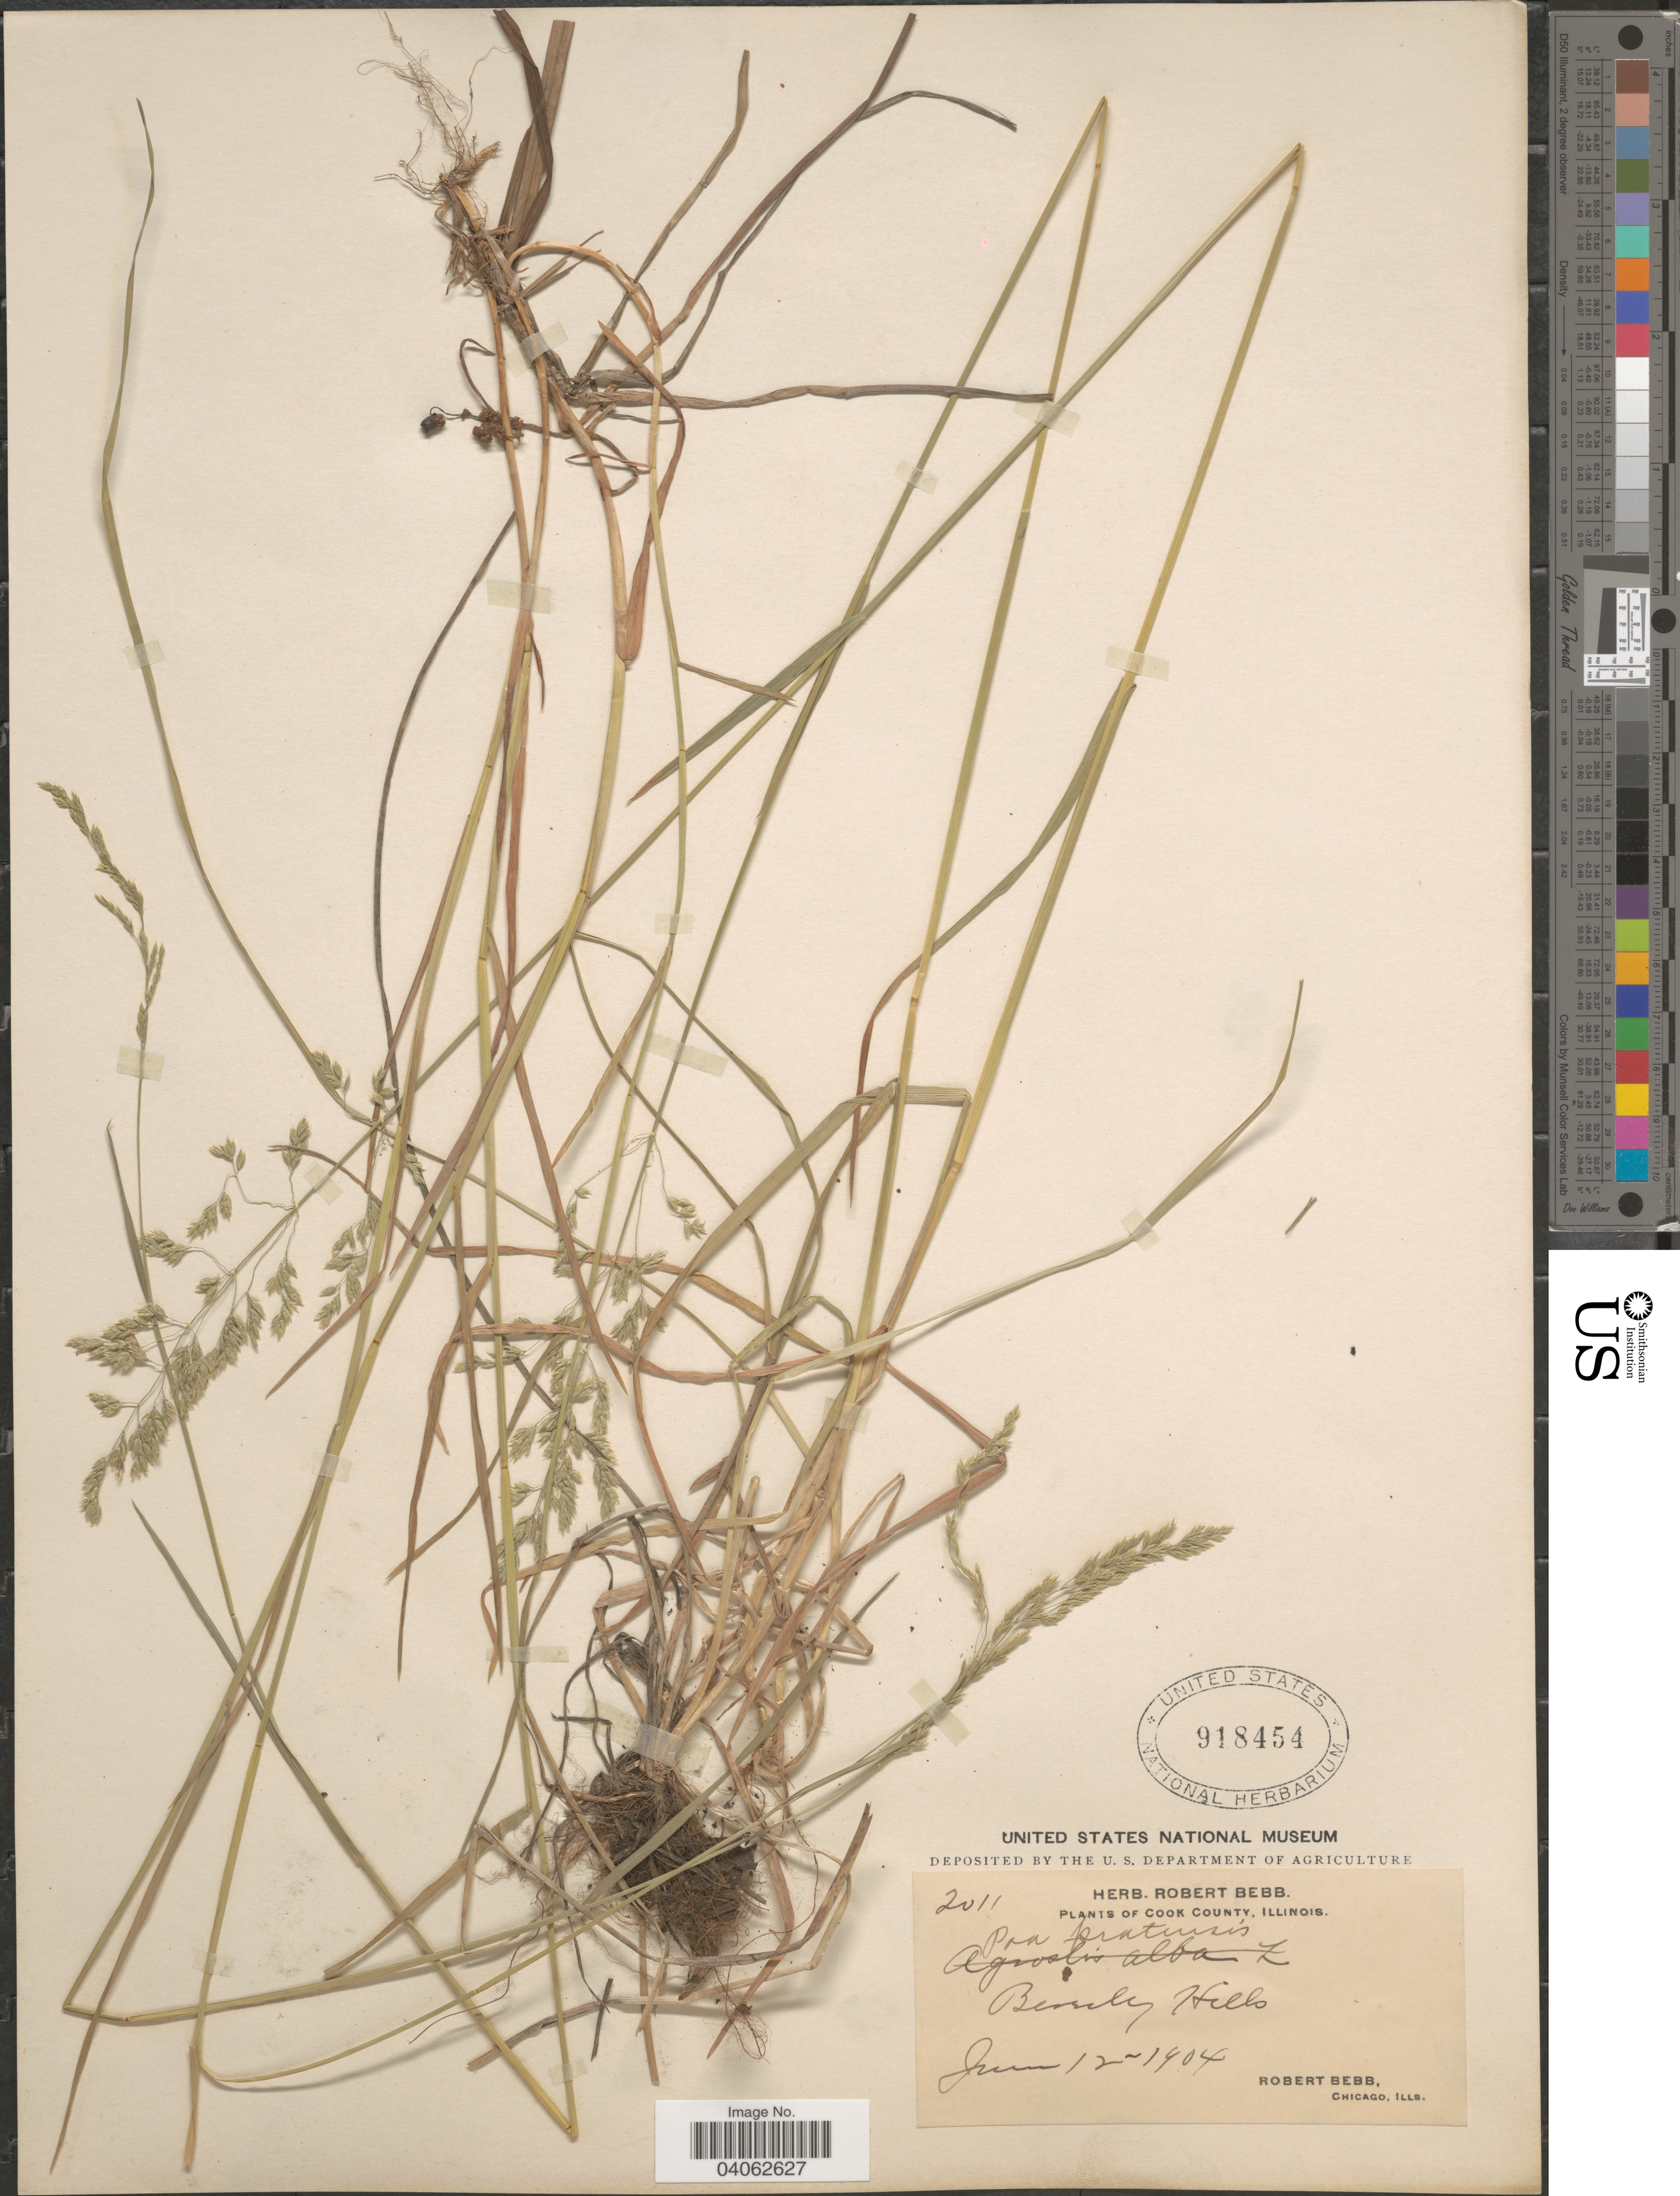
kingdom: Plantae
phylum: Tracheophyta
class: Liliopsida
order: Poales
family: Poaceae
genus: Poa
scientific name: Poa pratensis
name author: L.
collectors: R. Bebb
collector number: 2011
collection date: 1904-06-12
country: United States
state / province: Illinois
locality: Cook County. Beverly Hills.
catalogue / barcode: US 918454